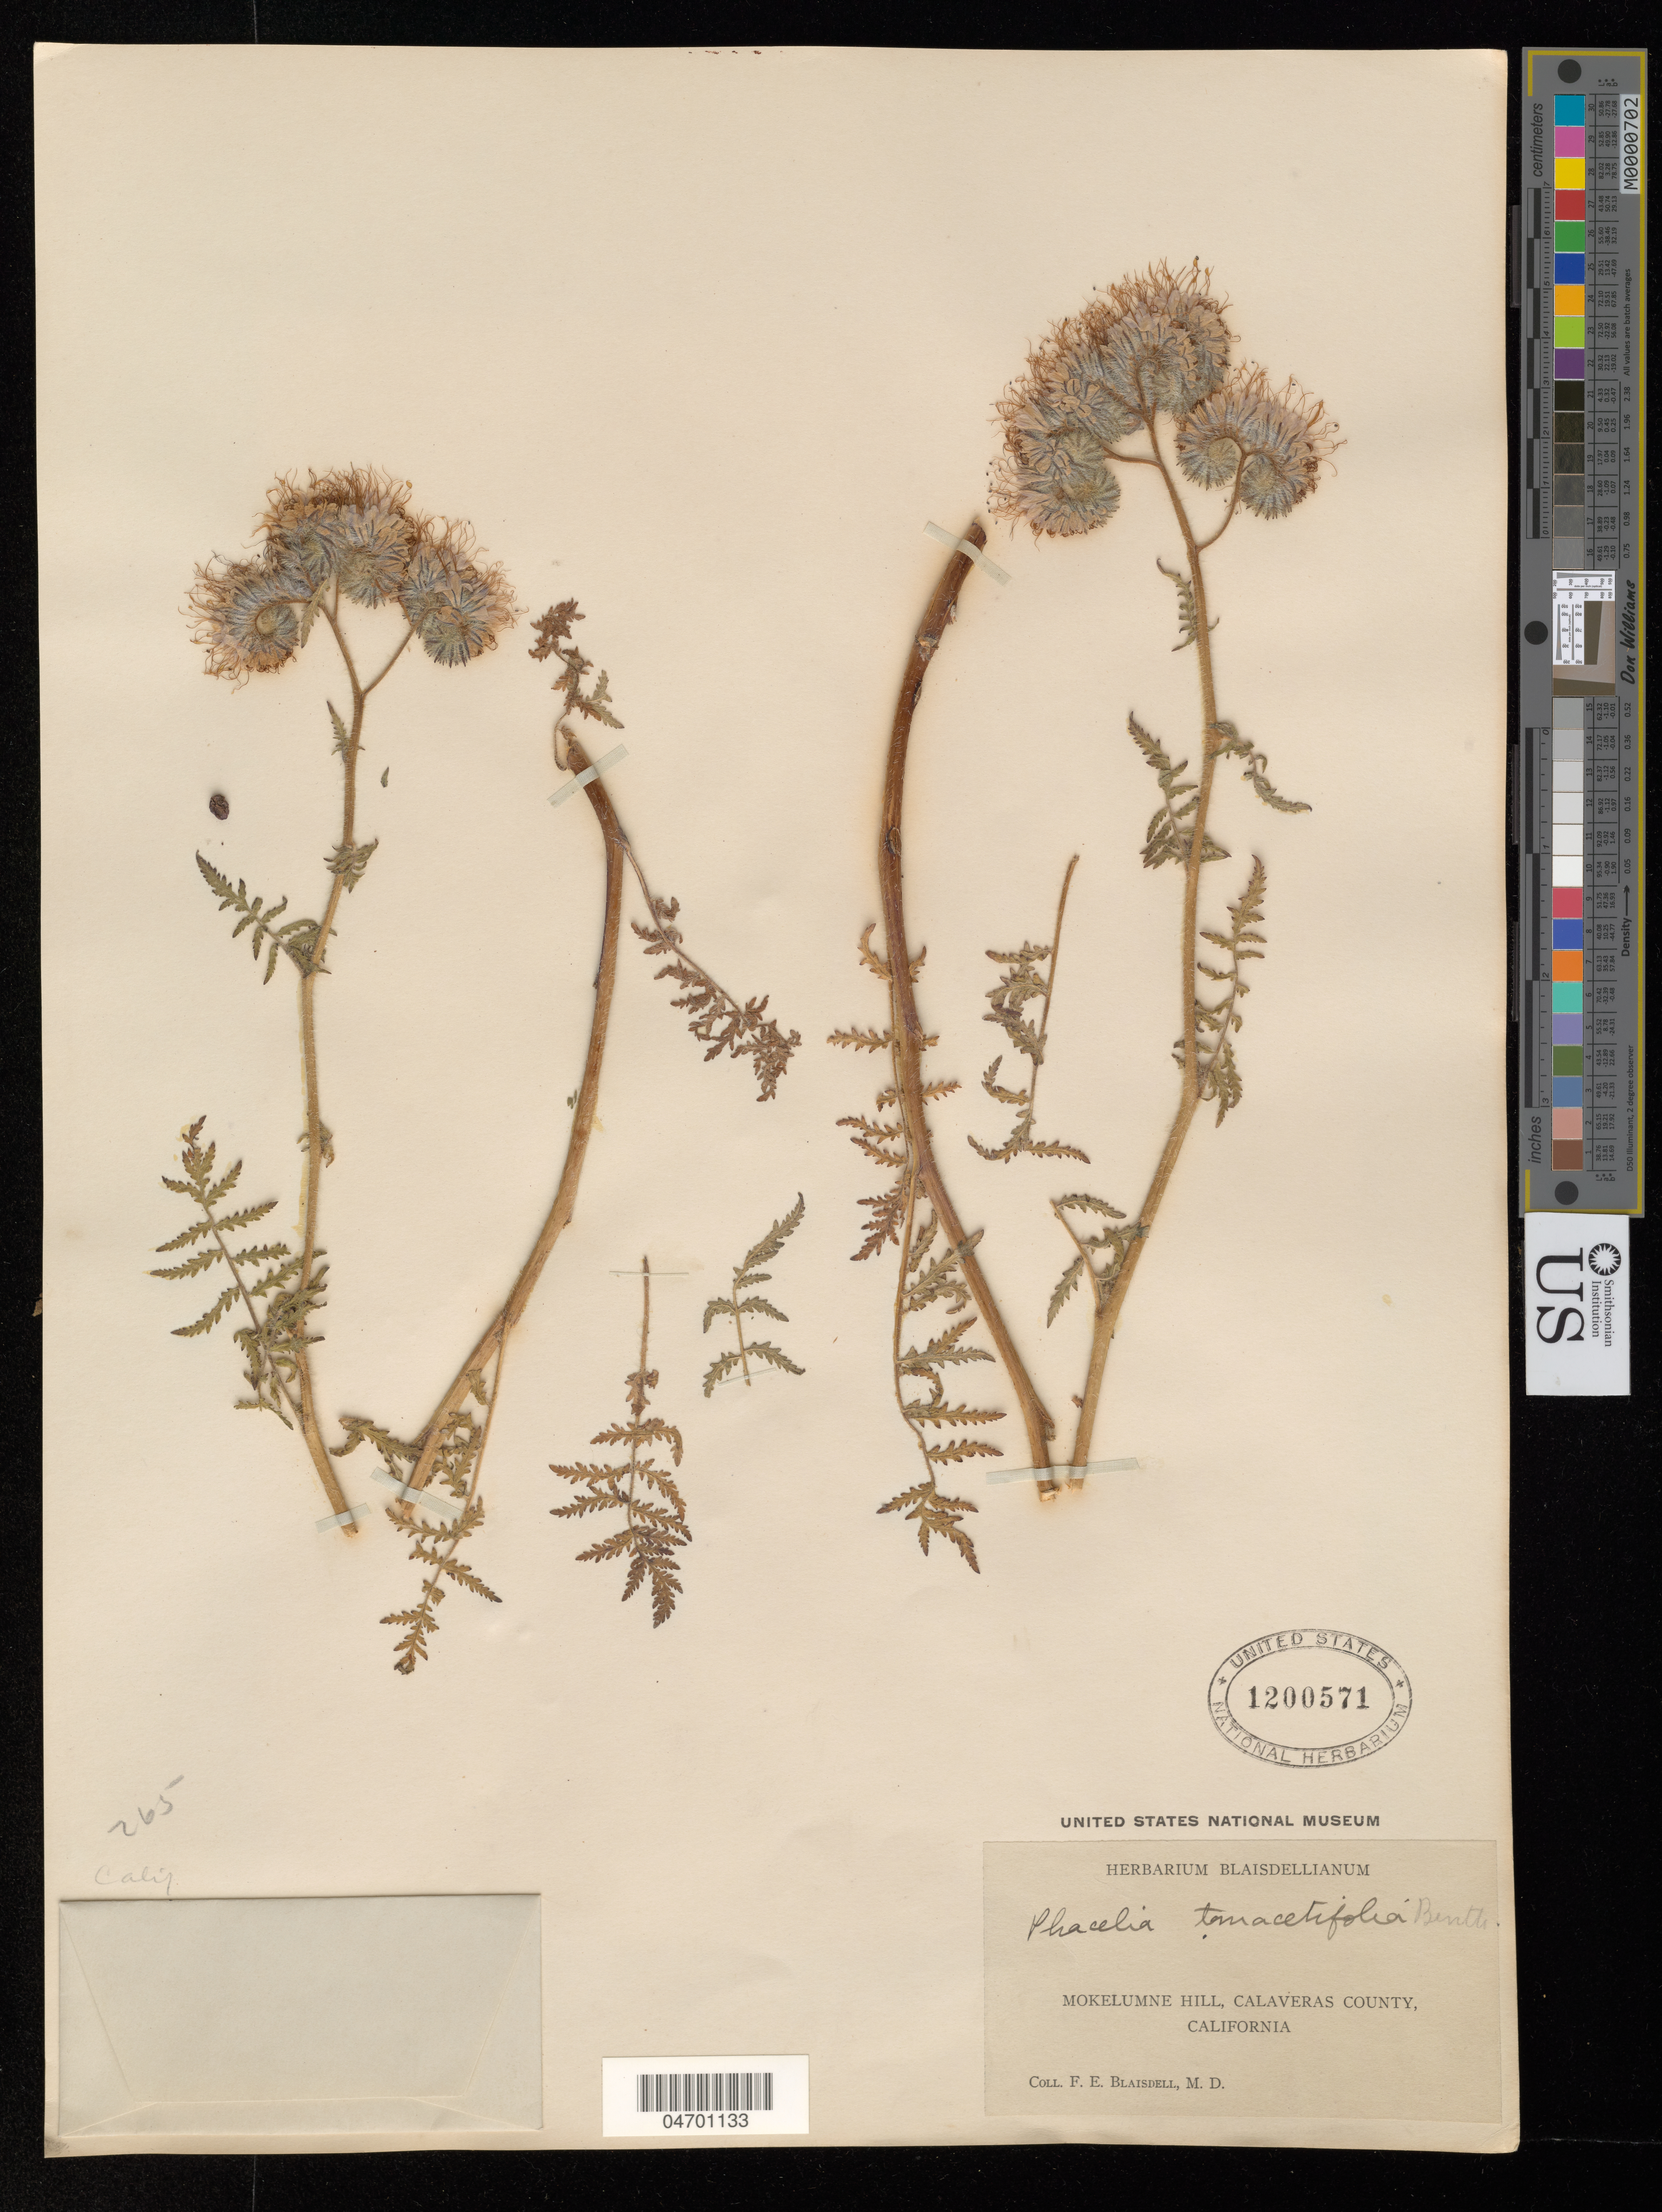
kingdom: Plantae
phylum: Tracheophyta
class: Magnoliopsida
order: Boraginales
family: Hydrophyllaceae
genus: Phacelia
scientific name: Phacelia tanacetifolia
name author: Benth.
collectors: F. Blaisdell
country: United States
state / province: California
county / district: Calaveras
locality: Mokelumne Hill, Calaveras County.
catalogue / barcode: US 1200571